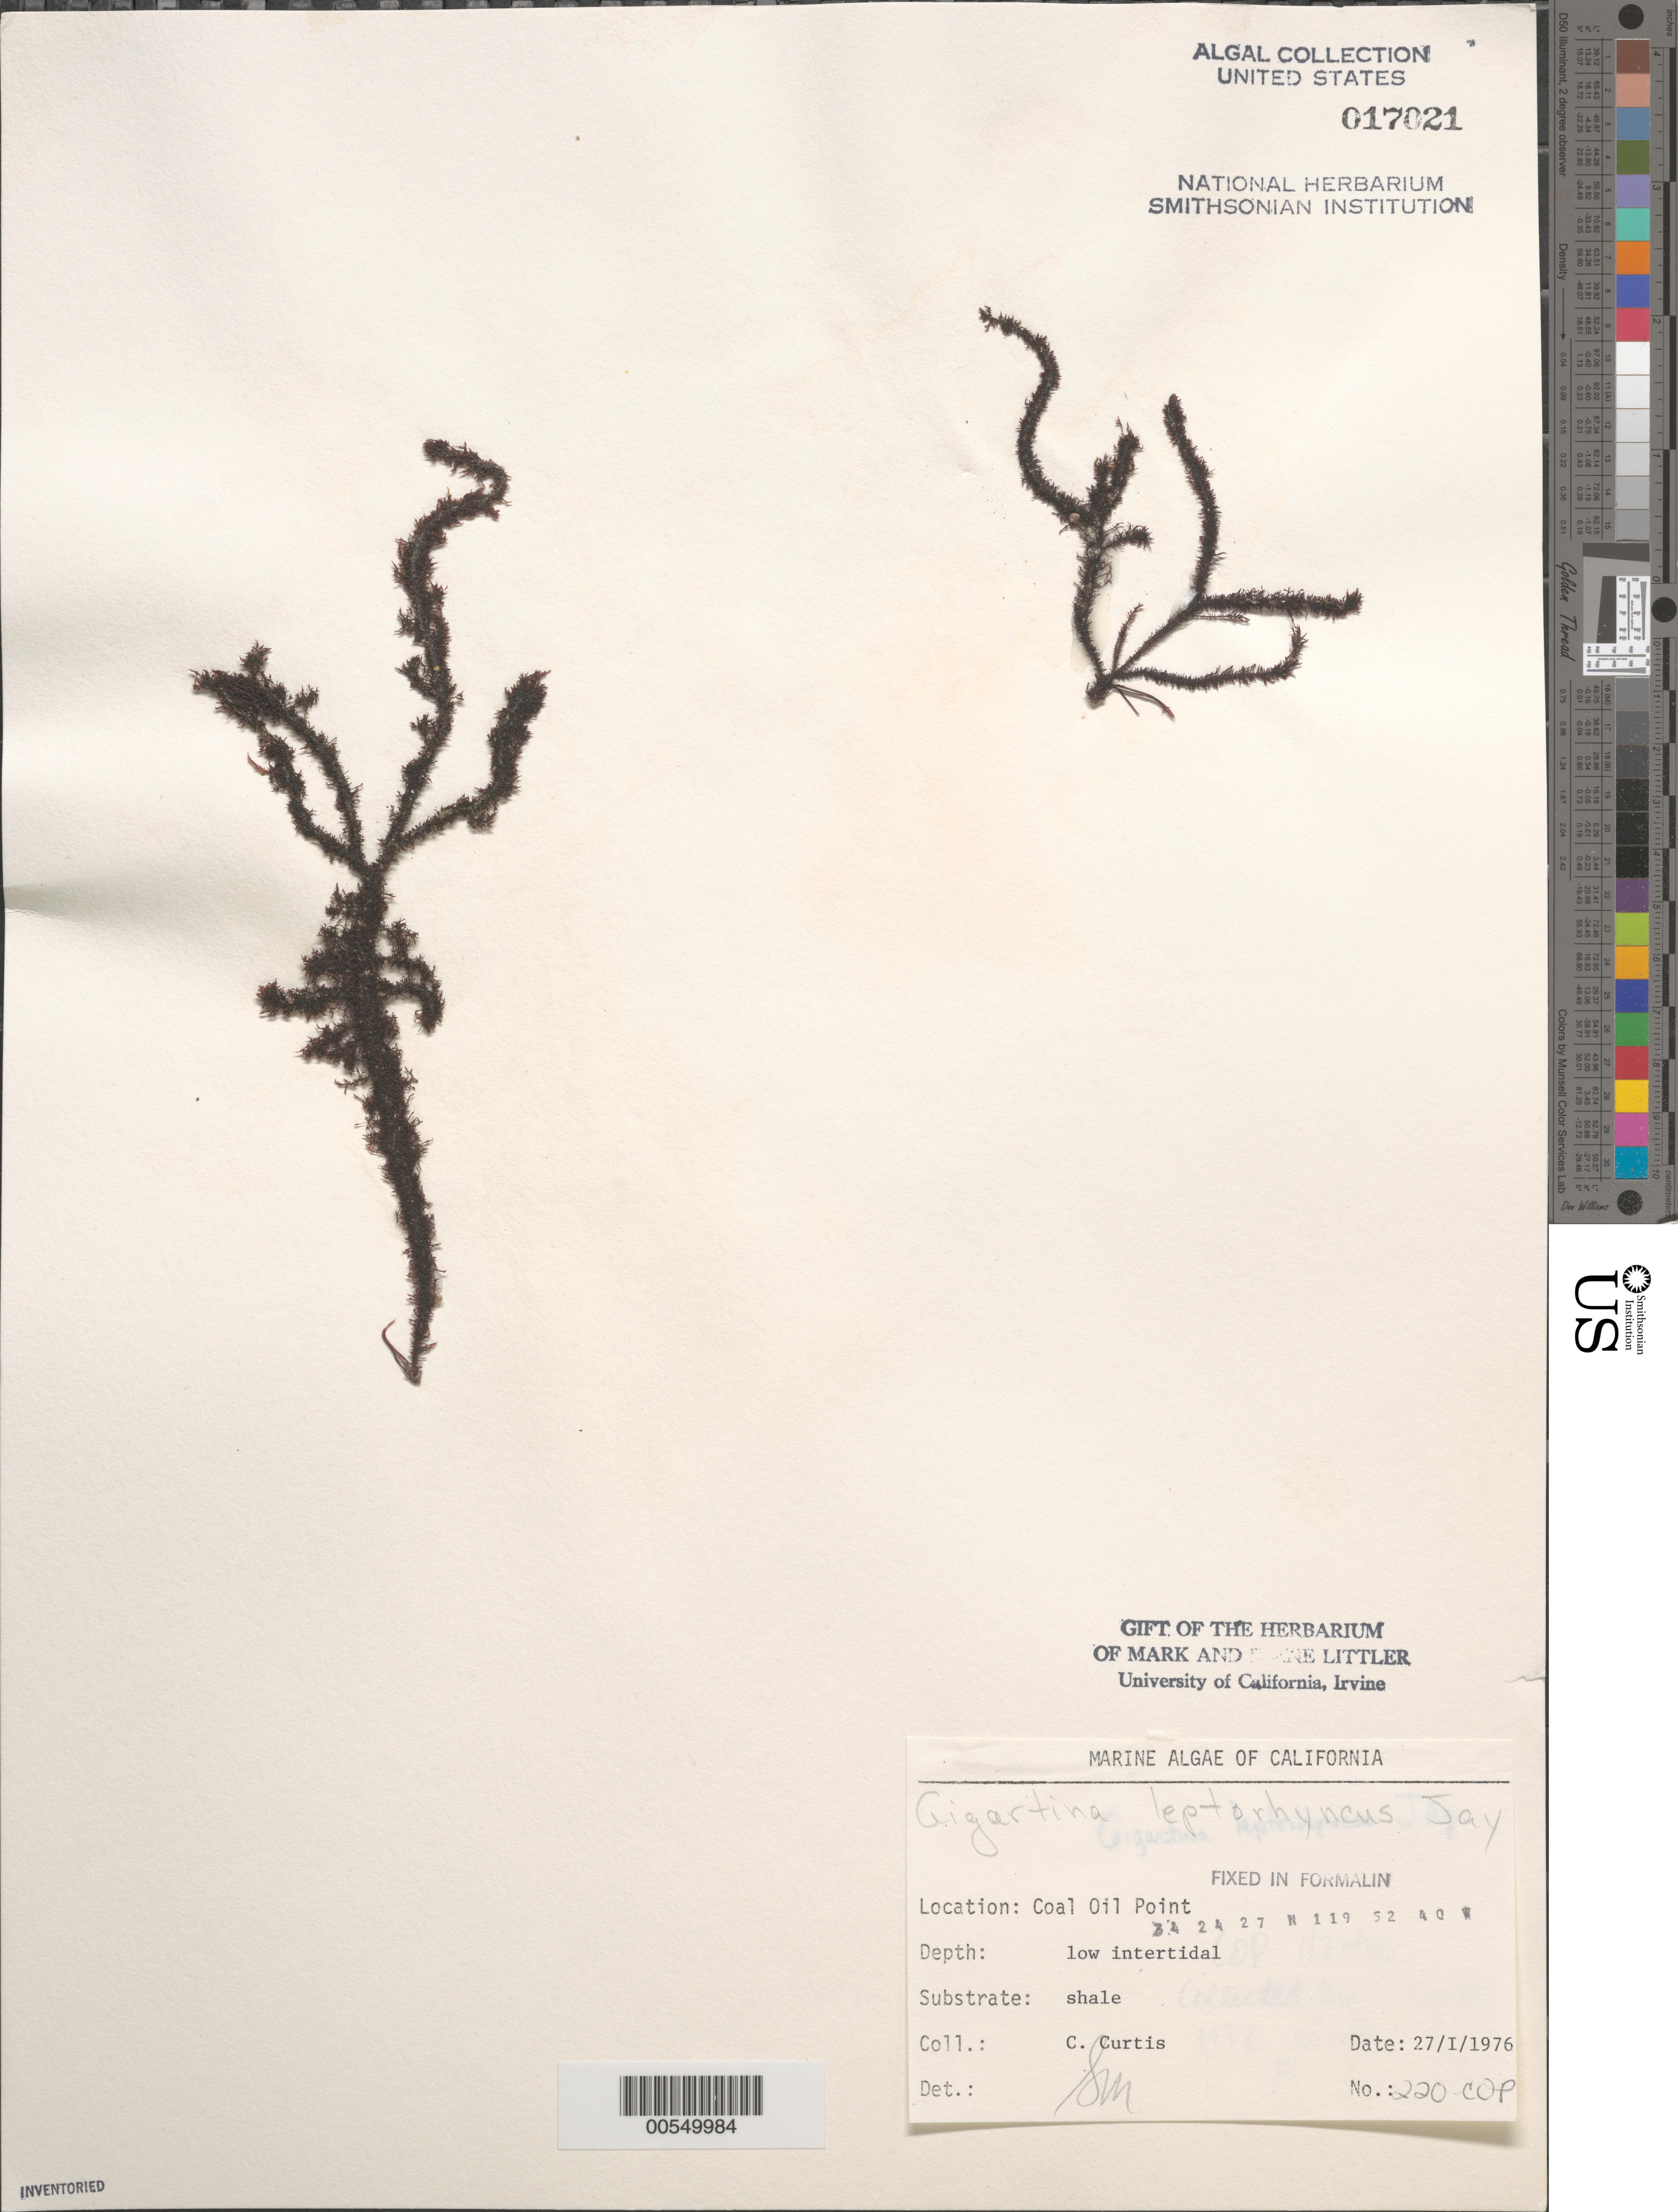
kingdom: Plantae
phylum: Rhodophyta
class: Florideophyceae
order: Gigartinales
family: Gigartinaceae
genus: Mazzaella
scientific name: Mazzaella leptorhynchos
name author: (J. Agardh) Leister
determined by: Algae name updating Project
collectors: C. Curtis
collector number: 220-cop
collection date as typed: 27 Jan 1976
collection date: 1976-01-27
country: United States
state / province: California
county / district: Santa Barbara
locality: Coal Oil Point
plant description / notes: BLM-SOCALBIGHT Rocky Intertidal Survey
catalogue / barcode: US 17021